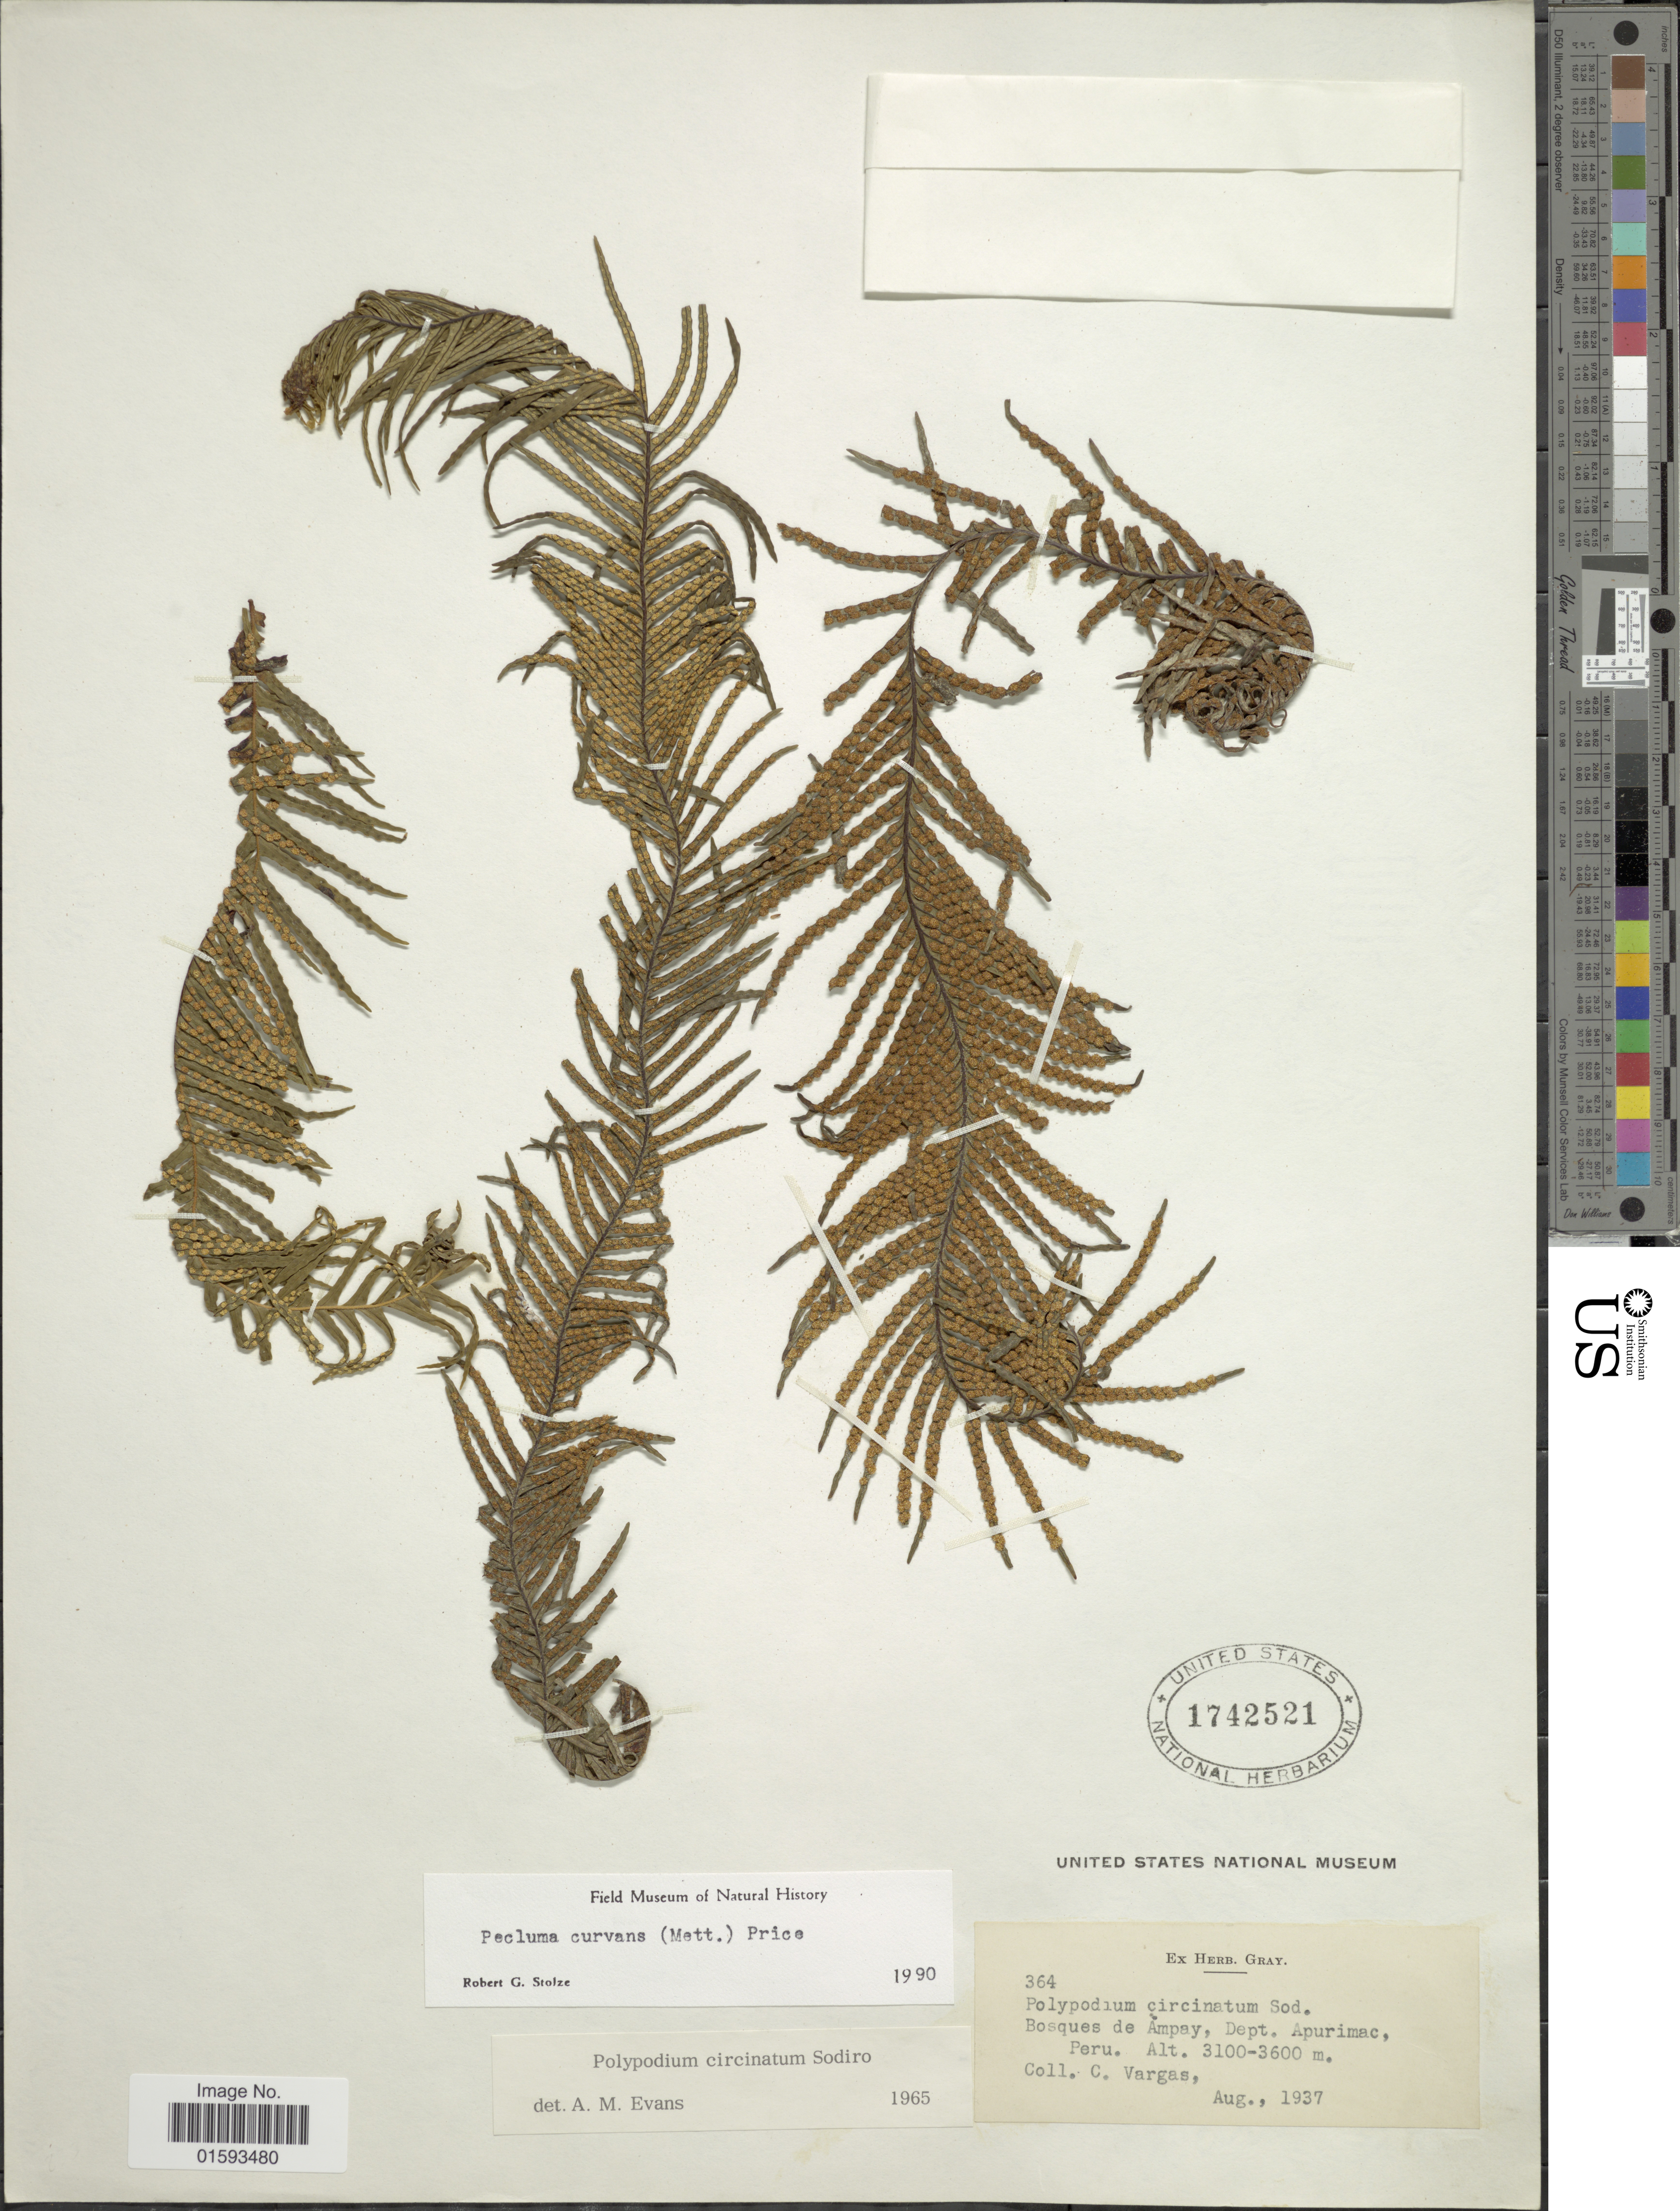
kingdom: Plantae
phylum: Tracheophyta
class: Polypodiopsida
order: Polypodiales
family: Polypodiaceae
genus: Pecluma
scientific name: Pecluma curvans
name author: (Mett.) Price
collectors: C. Vargas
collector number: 364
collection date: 1937-08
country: Peru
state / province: Apurímac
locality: Bosques de Ampay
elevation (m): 3100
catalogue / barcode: US 1742521